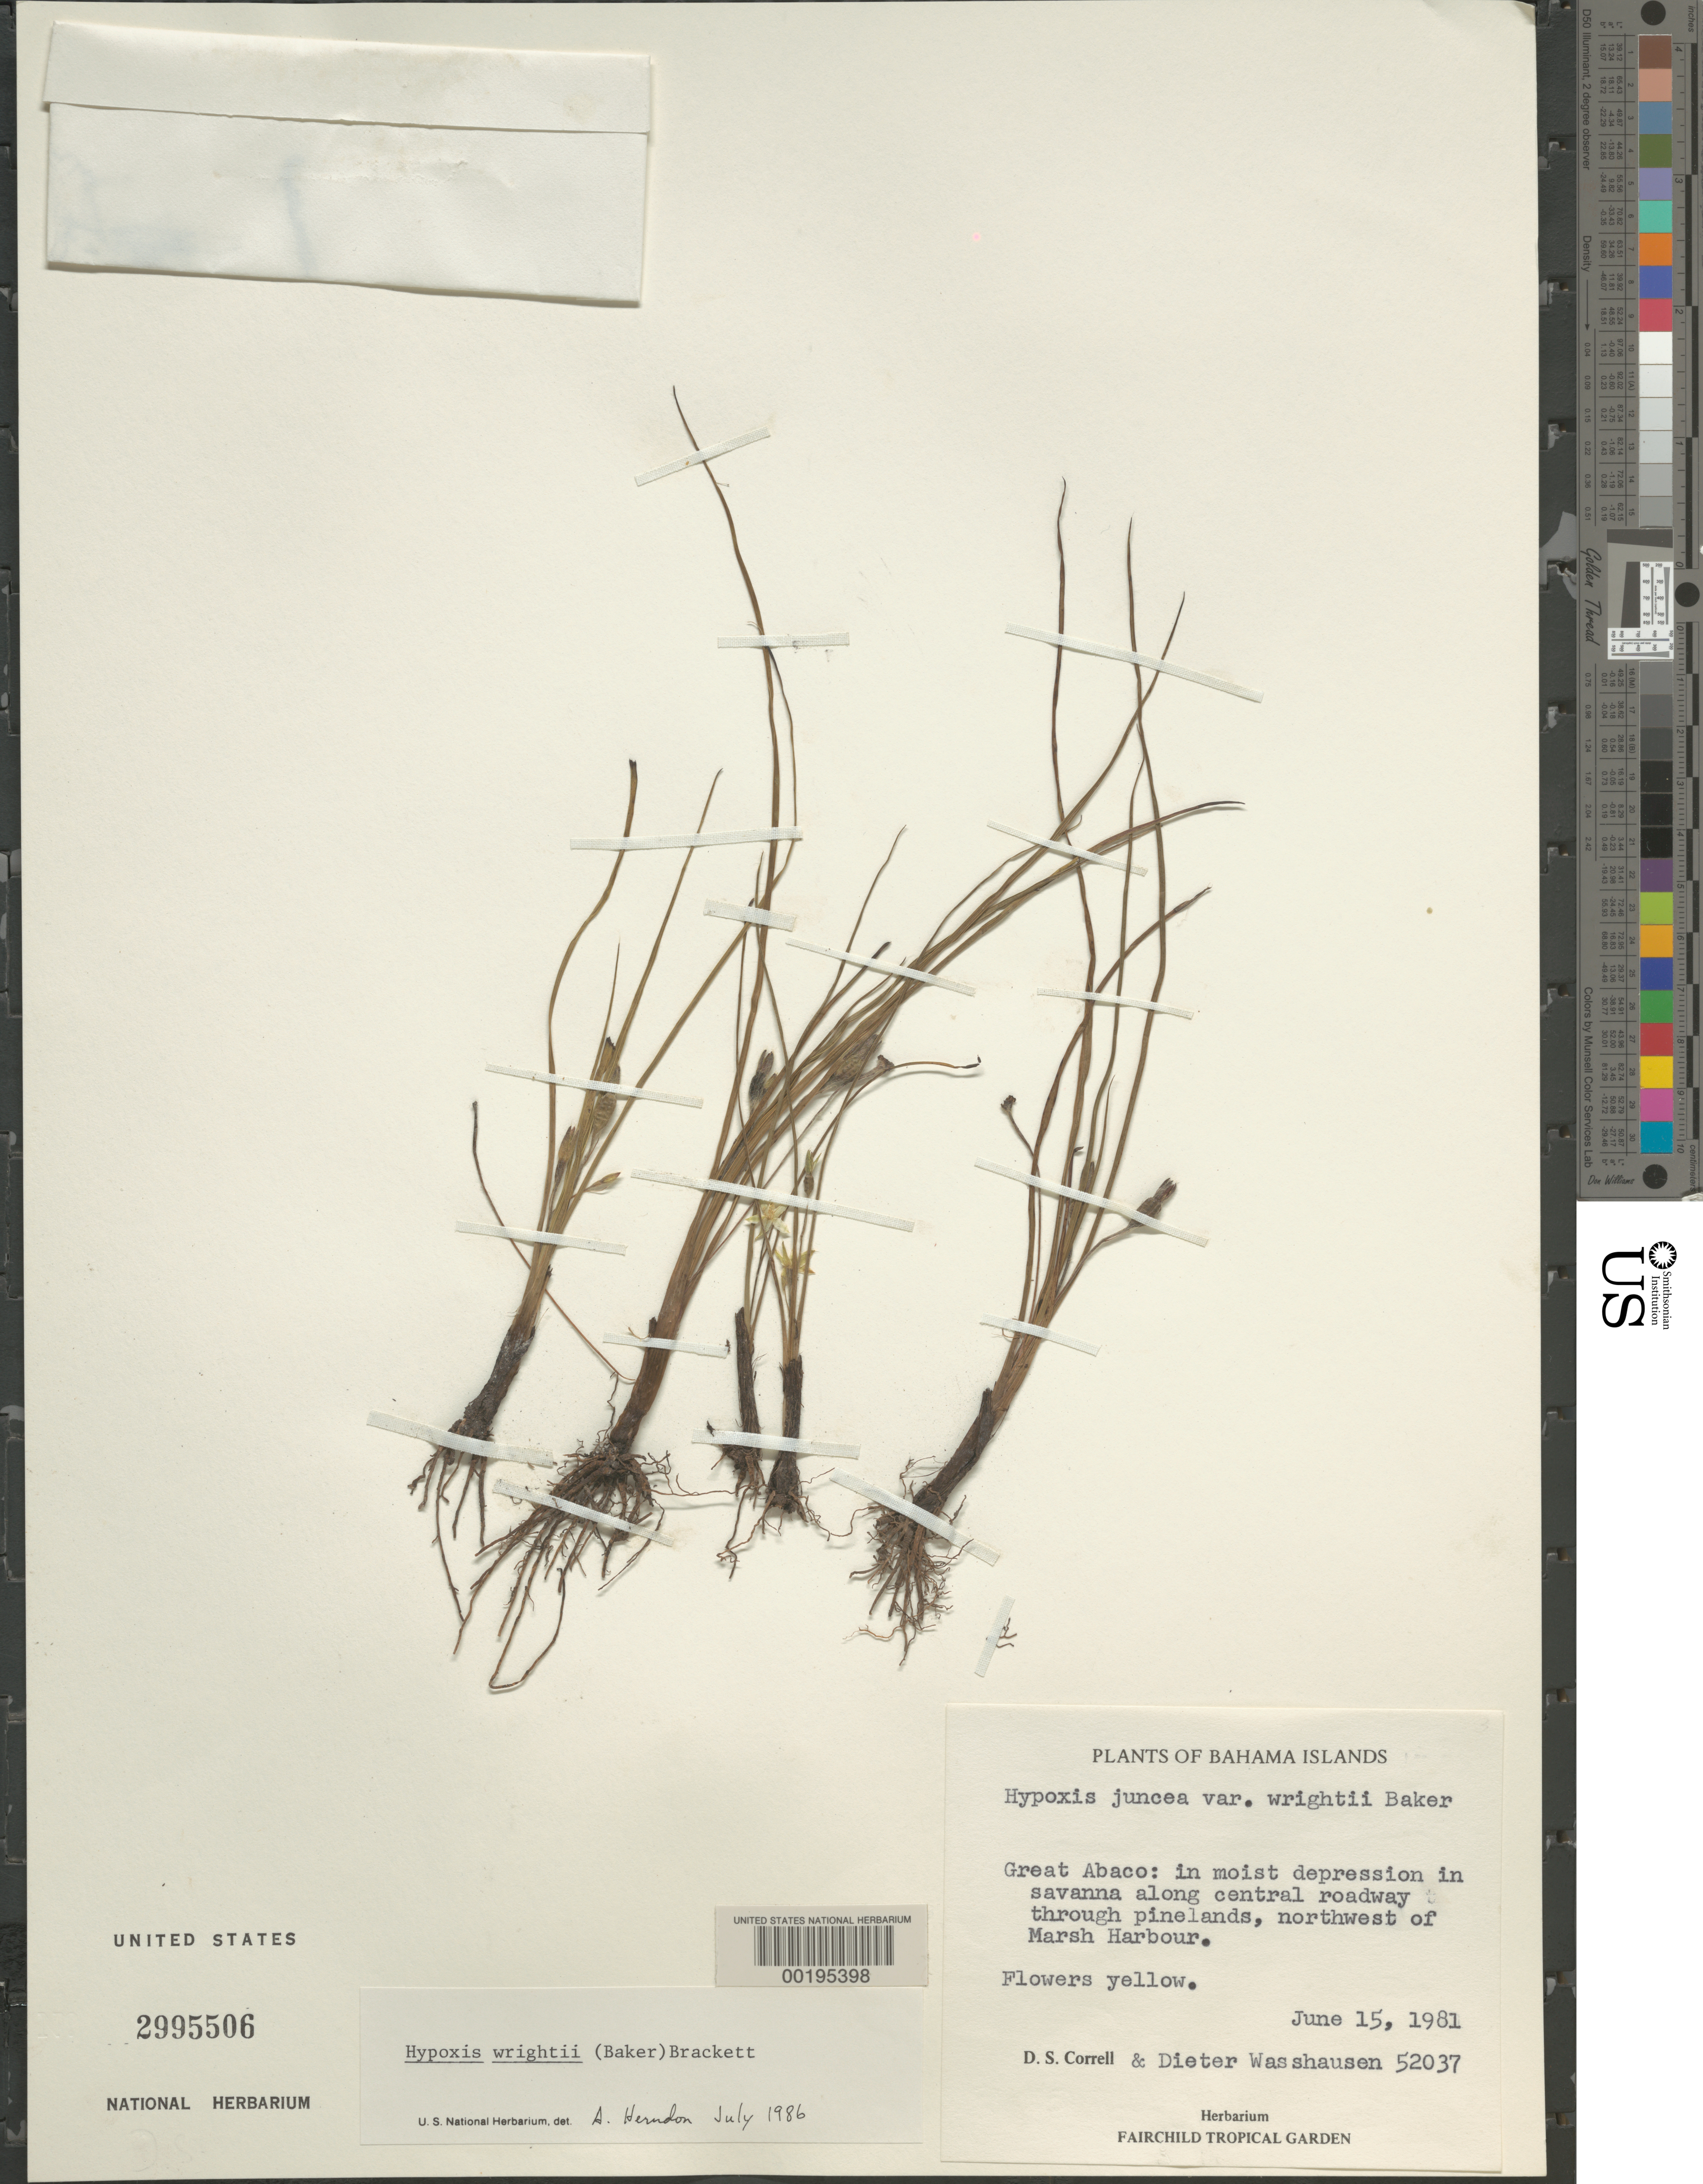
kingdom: Plantae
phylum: Tracheophyta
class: Liliopsida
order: Asparagales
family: Hypoxidaceae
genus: Hypoxis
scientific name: Hypoxis wrightii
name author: (Baker) Brackett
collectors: D. S. Correll & D. C. Wasshausen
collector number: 52037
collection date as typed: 15 Jun 1981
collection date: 1981-06-15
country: Bahamas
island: Great Abaco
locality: Nw of marsh harbor, along central roadway through pinelands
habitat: Moist depression in savanna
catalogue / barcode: US 2995506